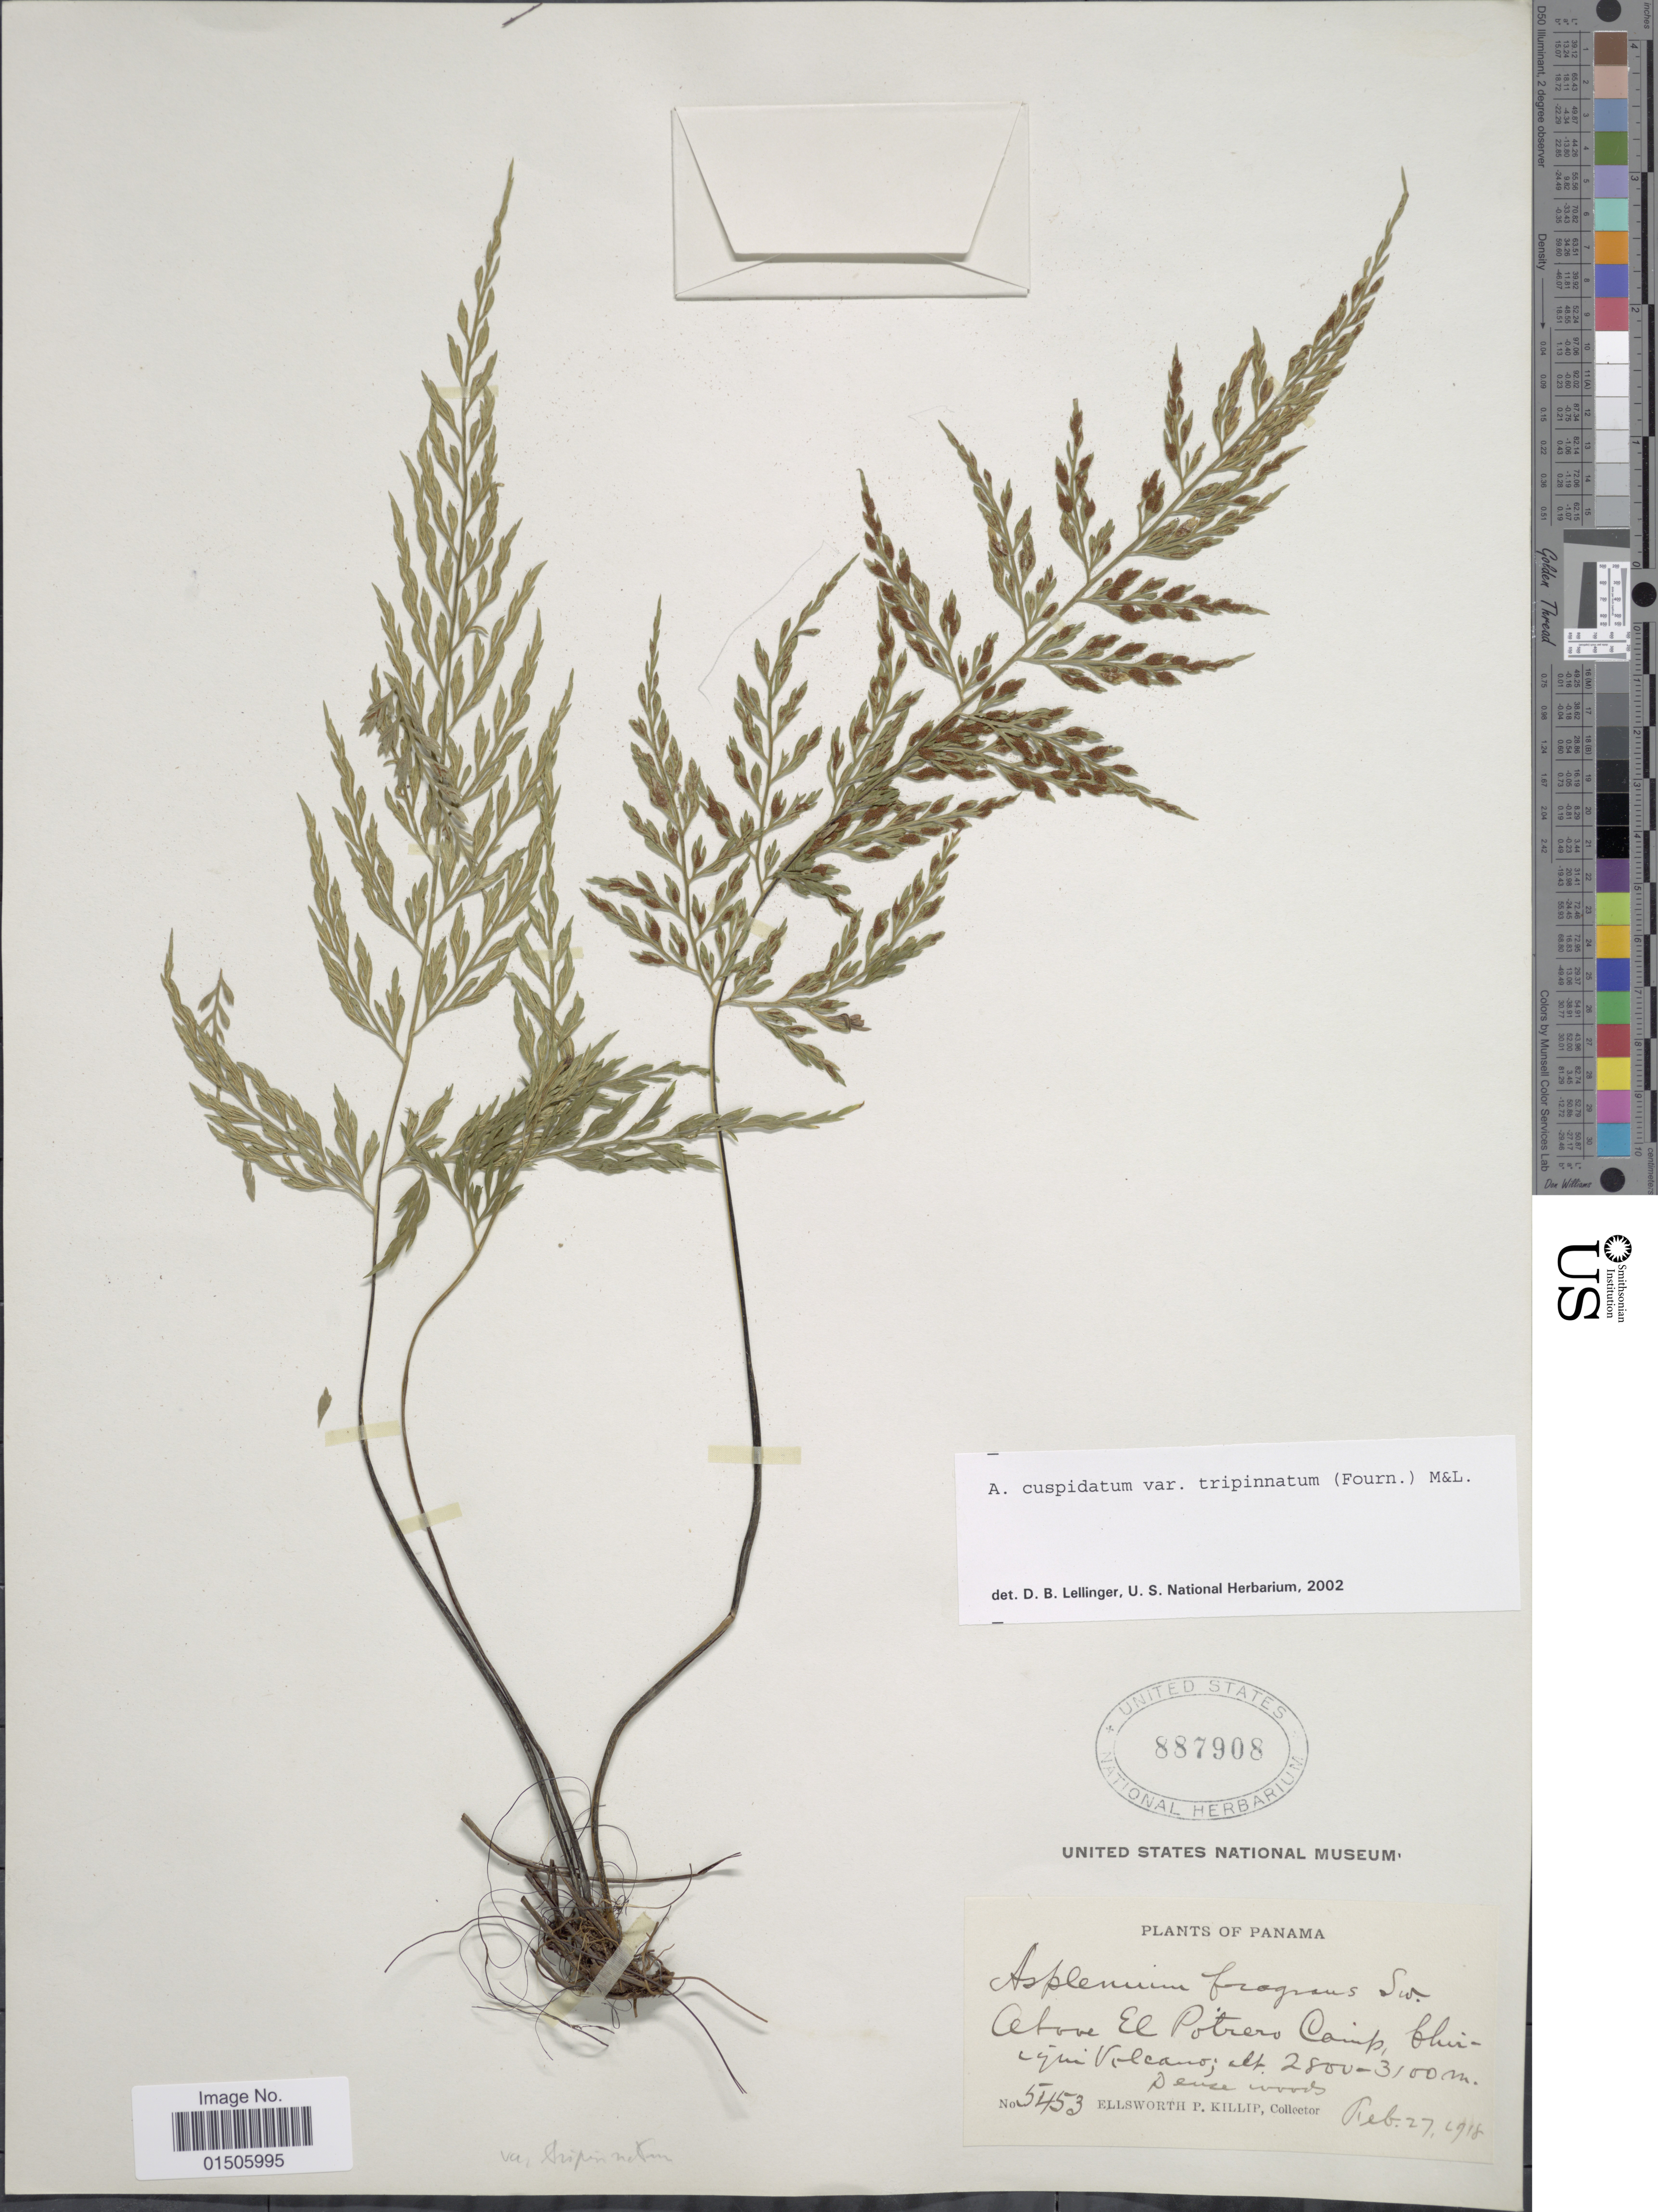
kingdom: Plantae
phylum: Tracheophyta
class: Polypodiopsida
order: Polypodiales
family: Aspleniaceae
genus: Asplenium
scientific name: Asplenium cuspidatum var. tripinnatum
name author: (E. Fourn.) C.V. Morton & Lellinger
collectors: E. P. Killip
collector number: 5453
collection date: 1918-02-27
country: Panama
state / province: Panamá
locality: Above El Potrero Camp, Volcano, Dense woods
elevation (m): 2800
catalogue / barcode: US 887908